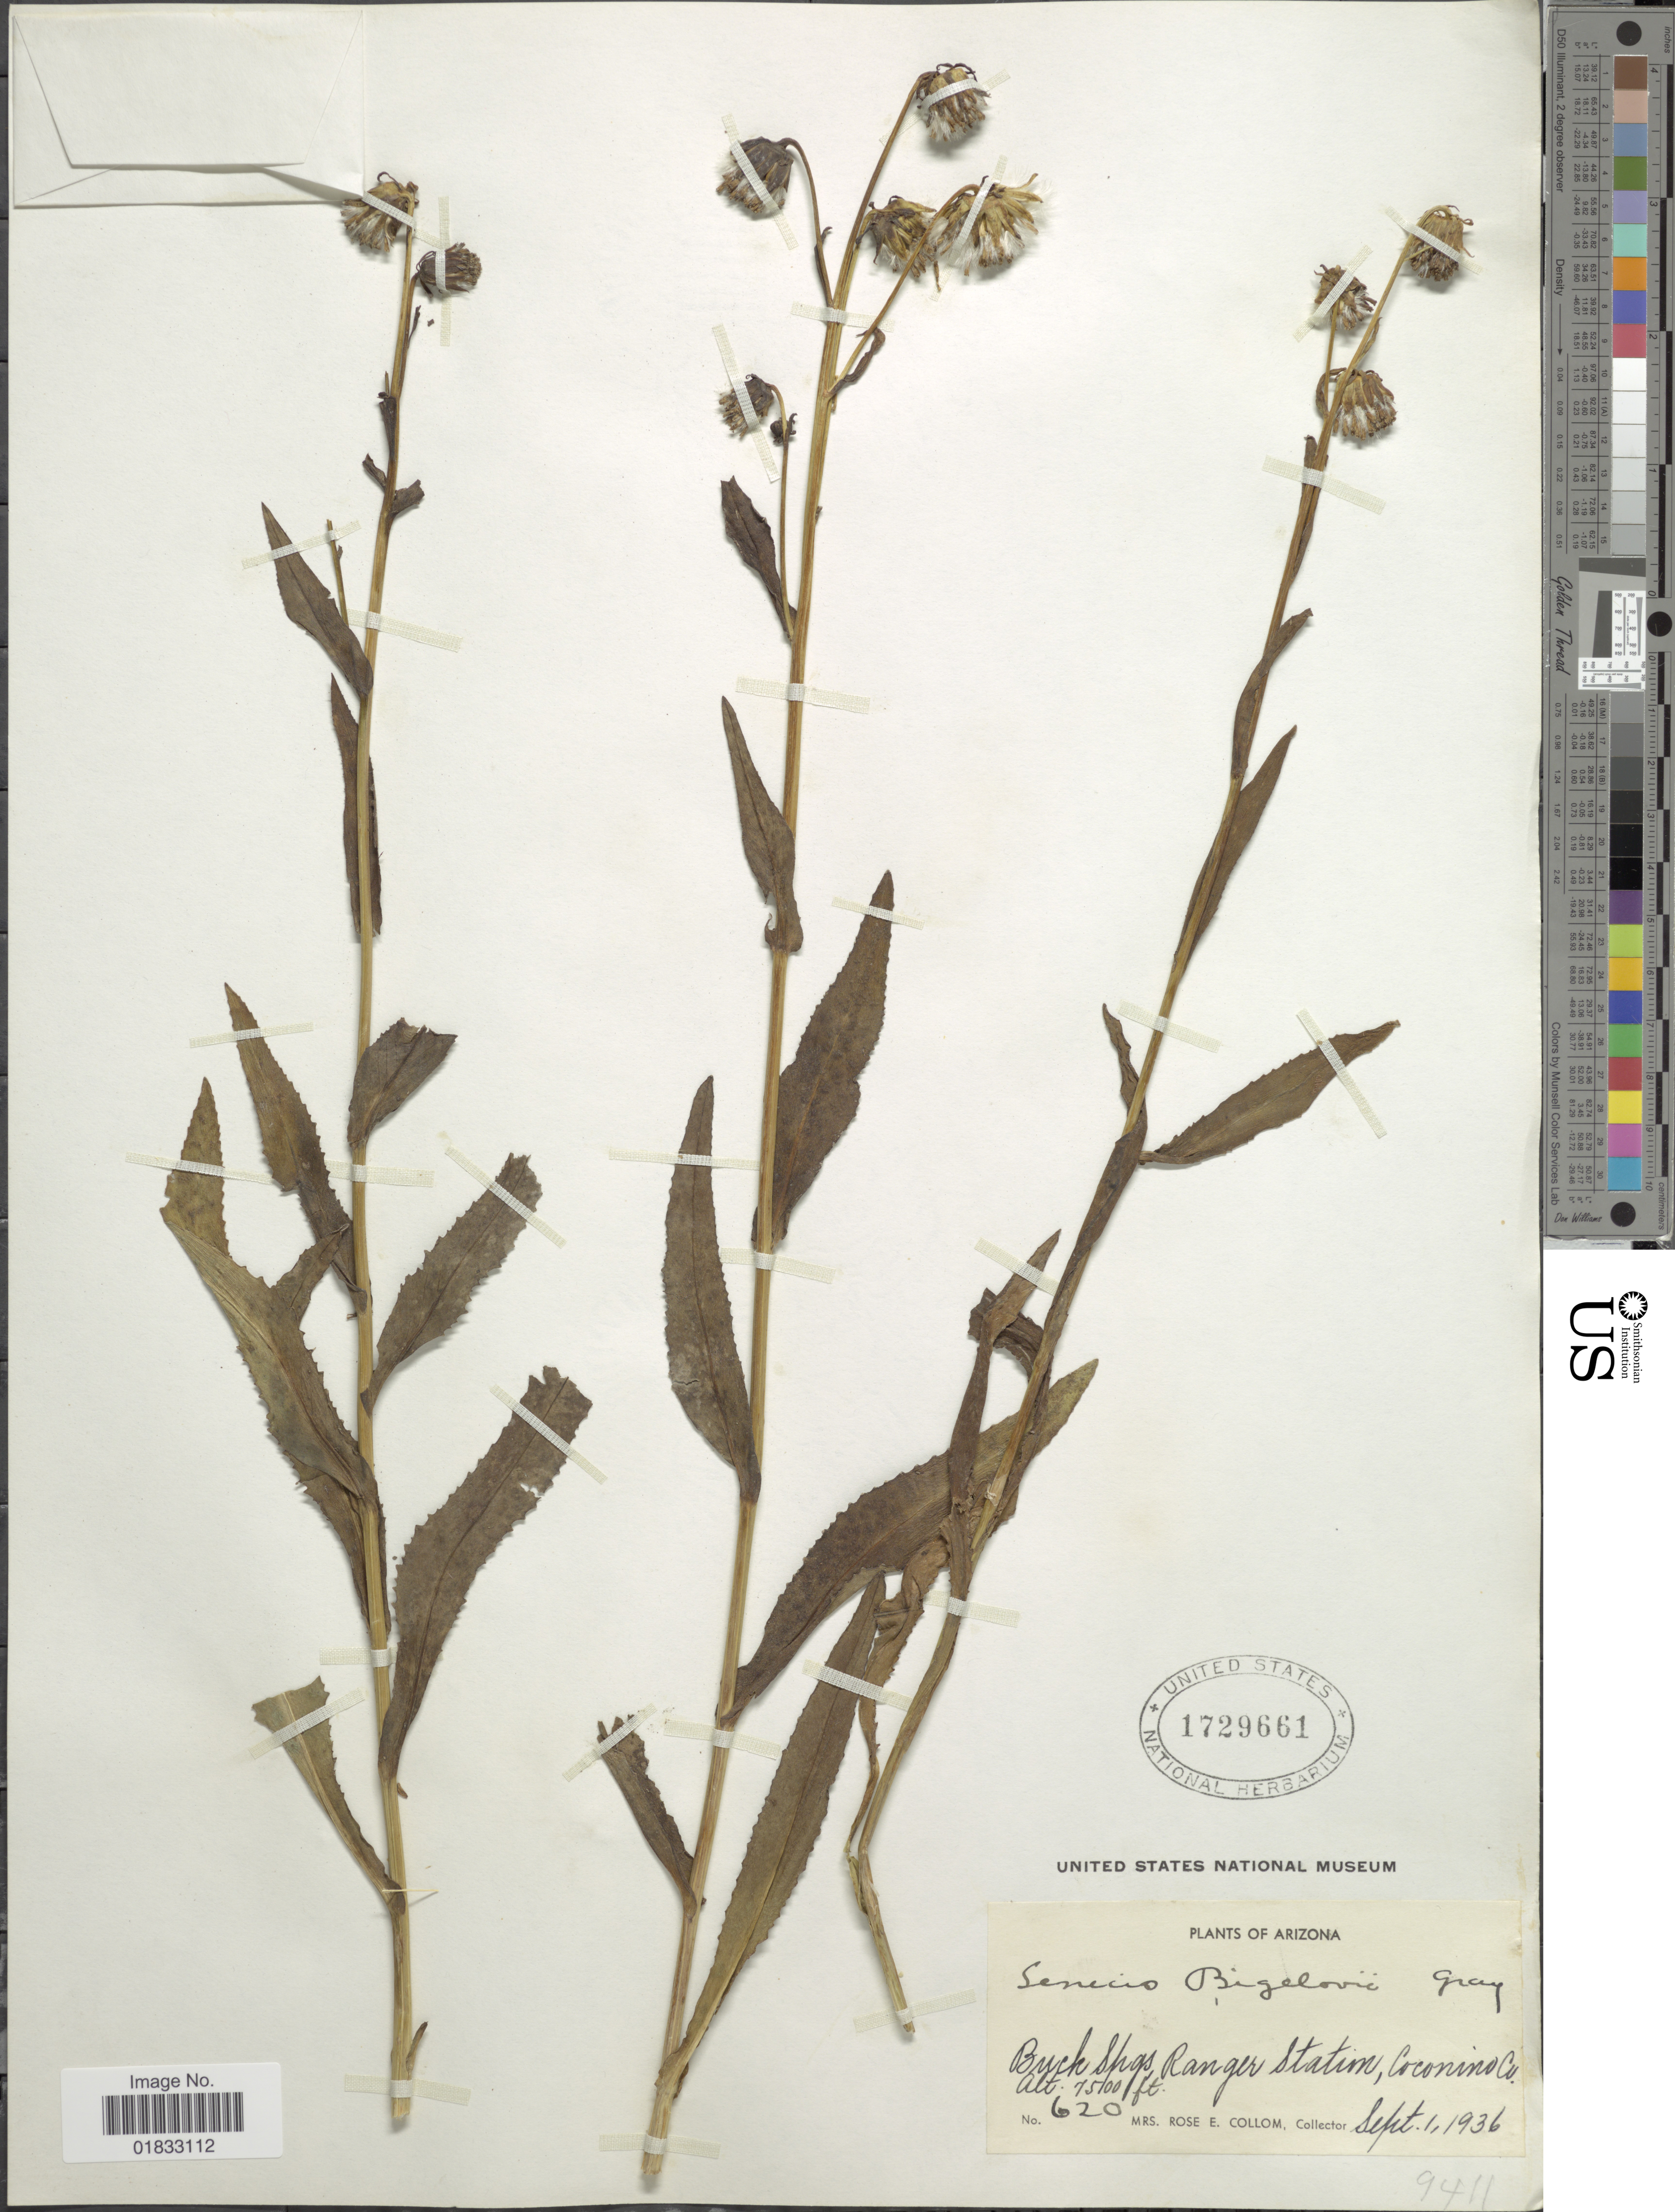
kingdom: Plantae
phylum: Tracheophyta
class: Magnoliopsida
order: Asterales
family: Asteraceae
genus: Senecio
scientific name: Senecio bigelovii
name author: A. Gray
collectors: R. E. Collom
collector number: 620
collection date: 1936-09-01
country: United States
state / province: Arizona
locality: Buck Spgs Ranger Station, Coconino Co.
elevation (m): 2286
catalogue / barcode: US 1729661